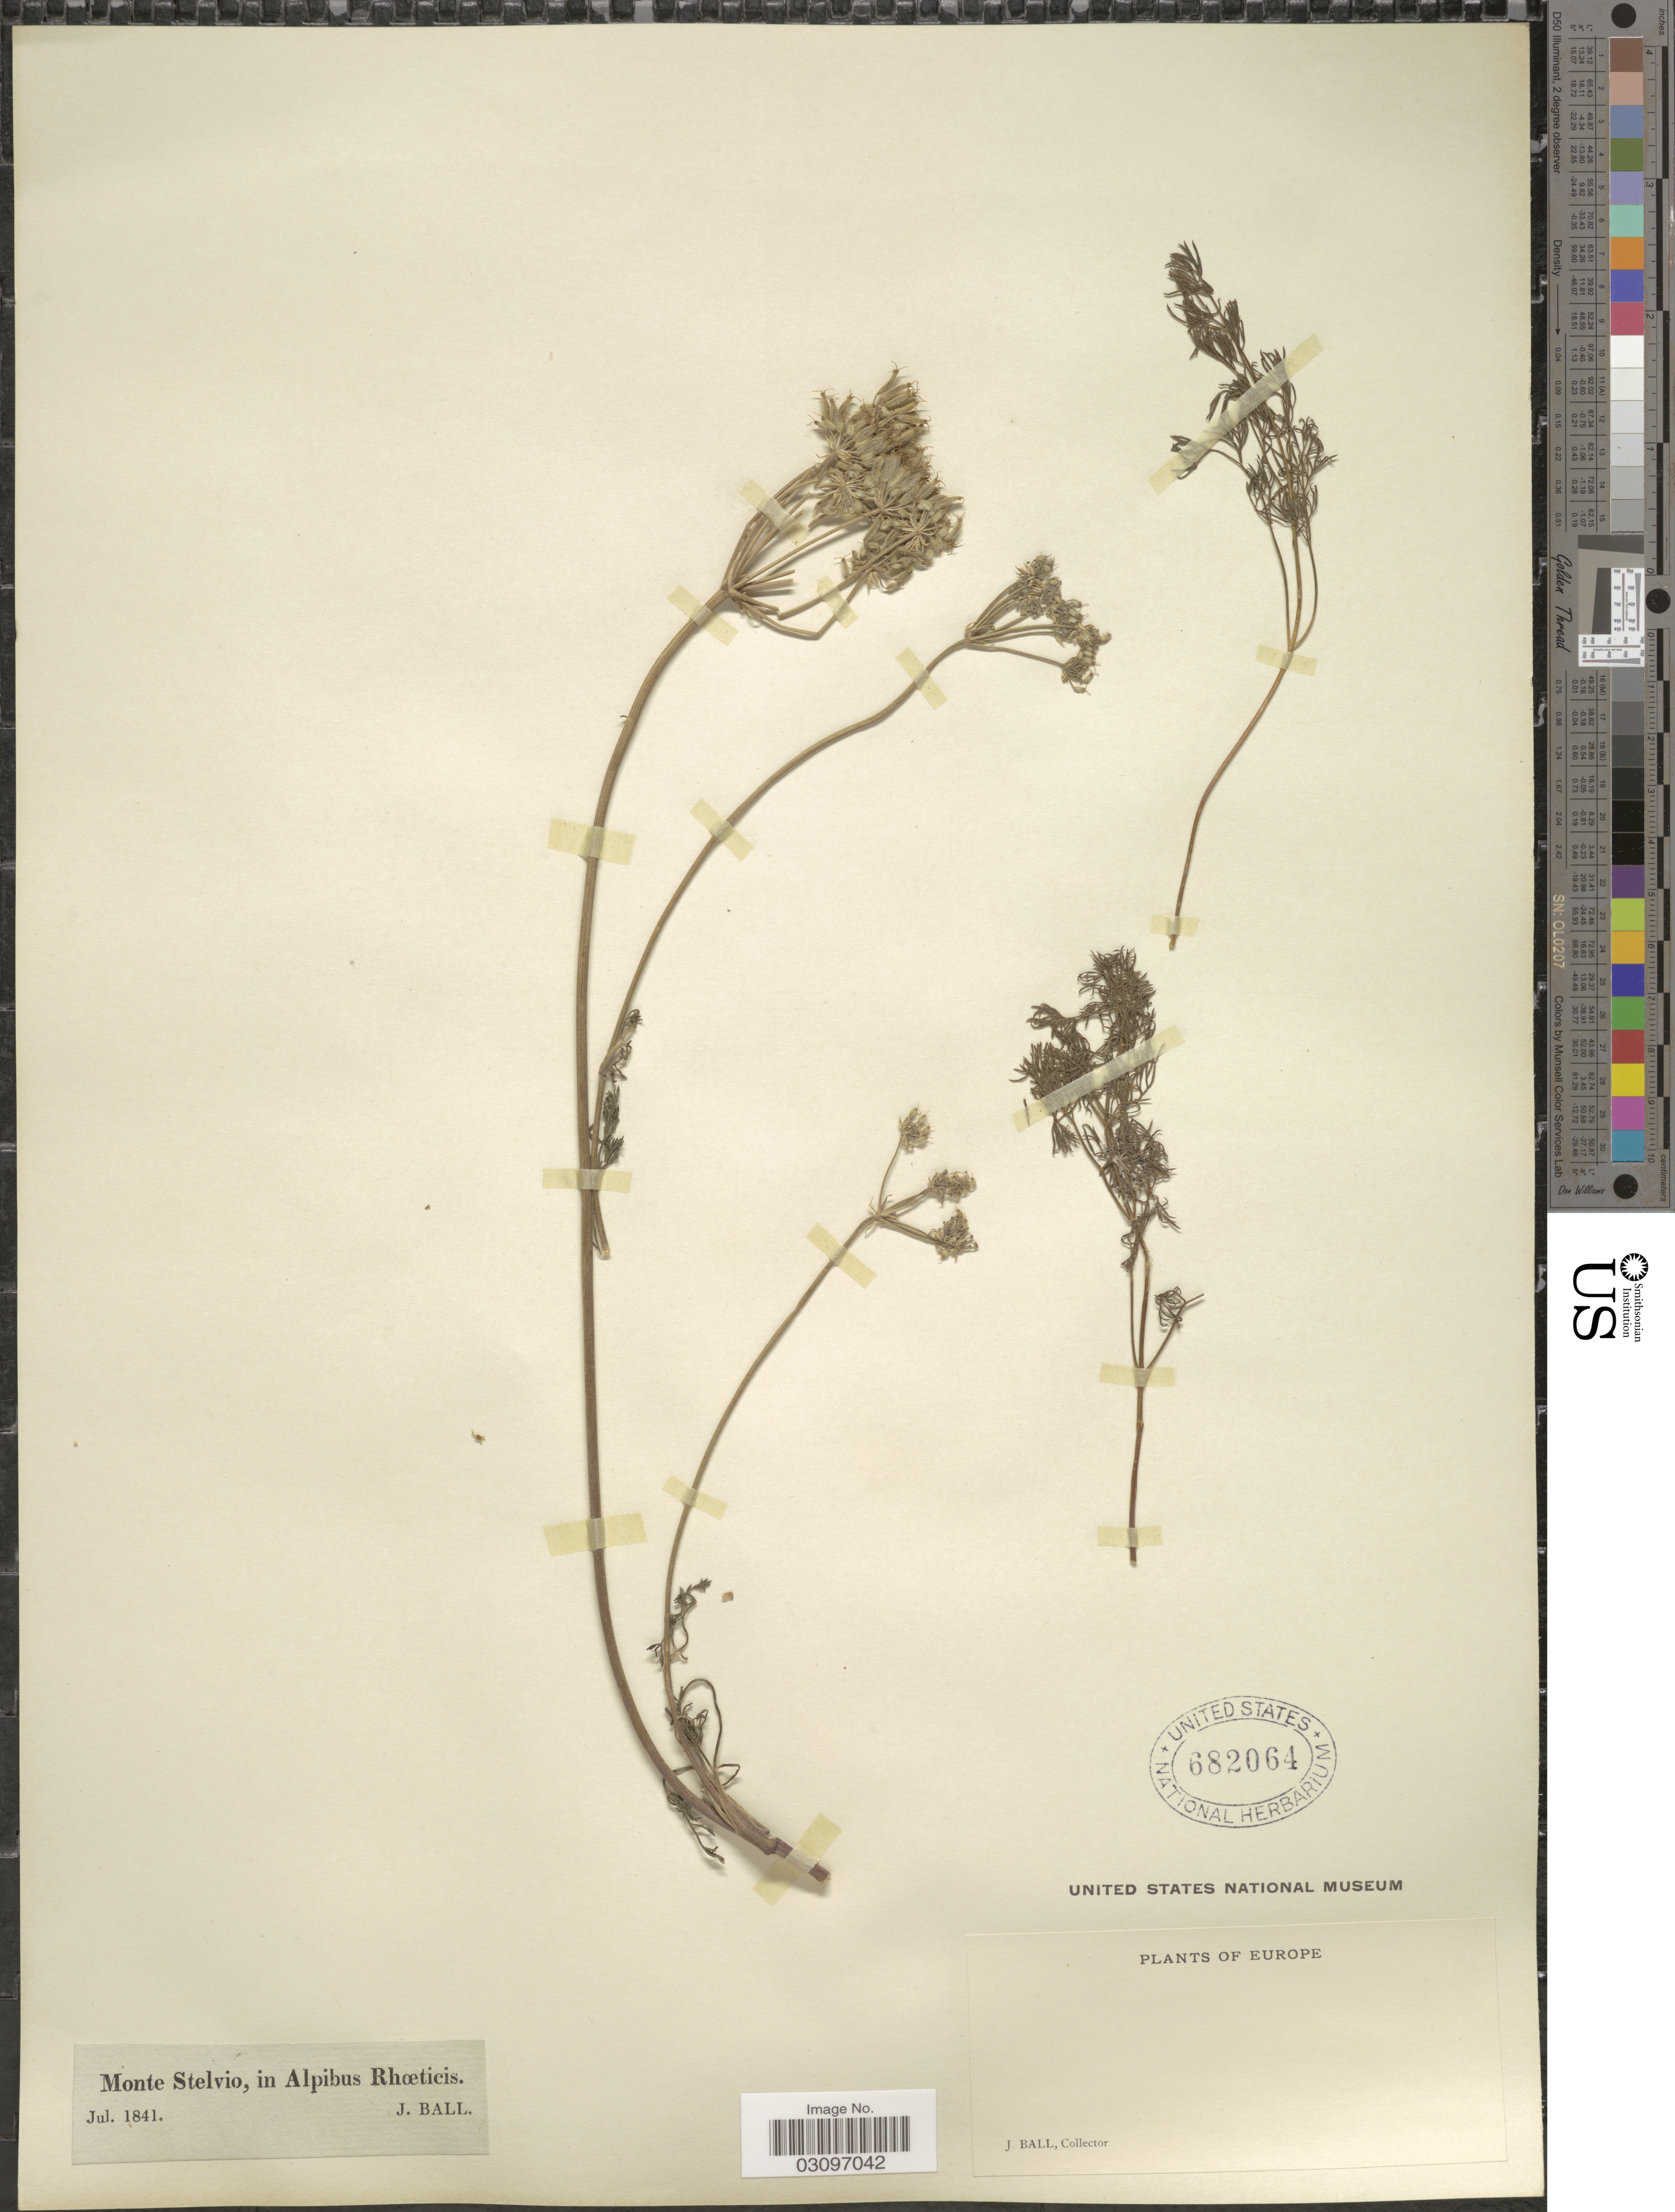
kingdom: Plantae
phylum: Tracheophyta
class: Magnoliopsida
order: Apiales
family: Apiaceae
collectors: J. Ball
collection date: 1841-07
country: Italy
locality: Monte Stelvio, in Alpibus Rhoeticis. Europe.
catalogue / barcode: US 682064